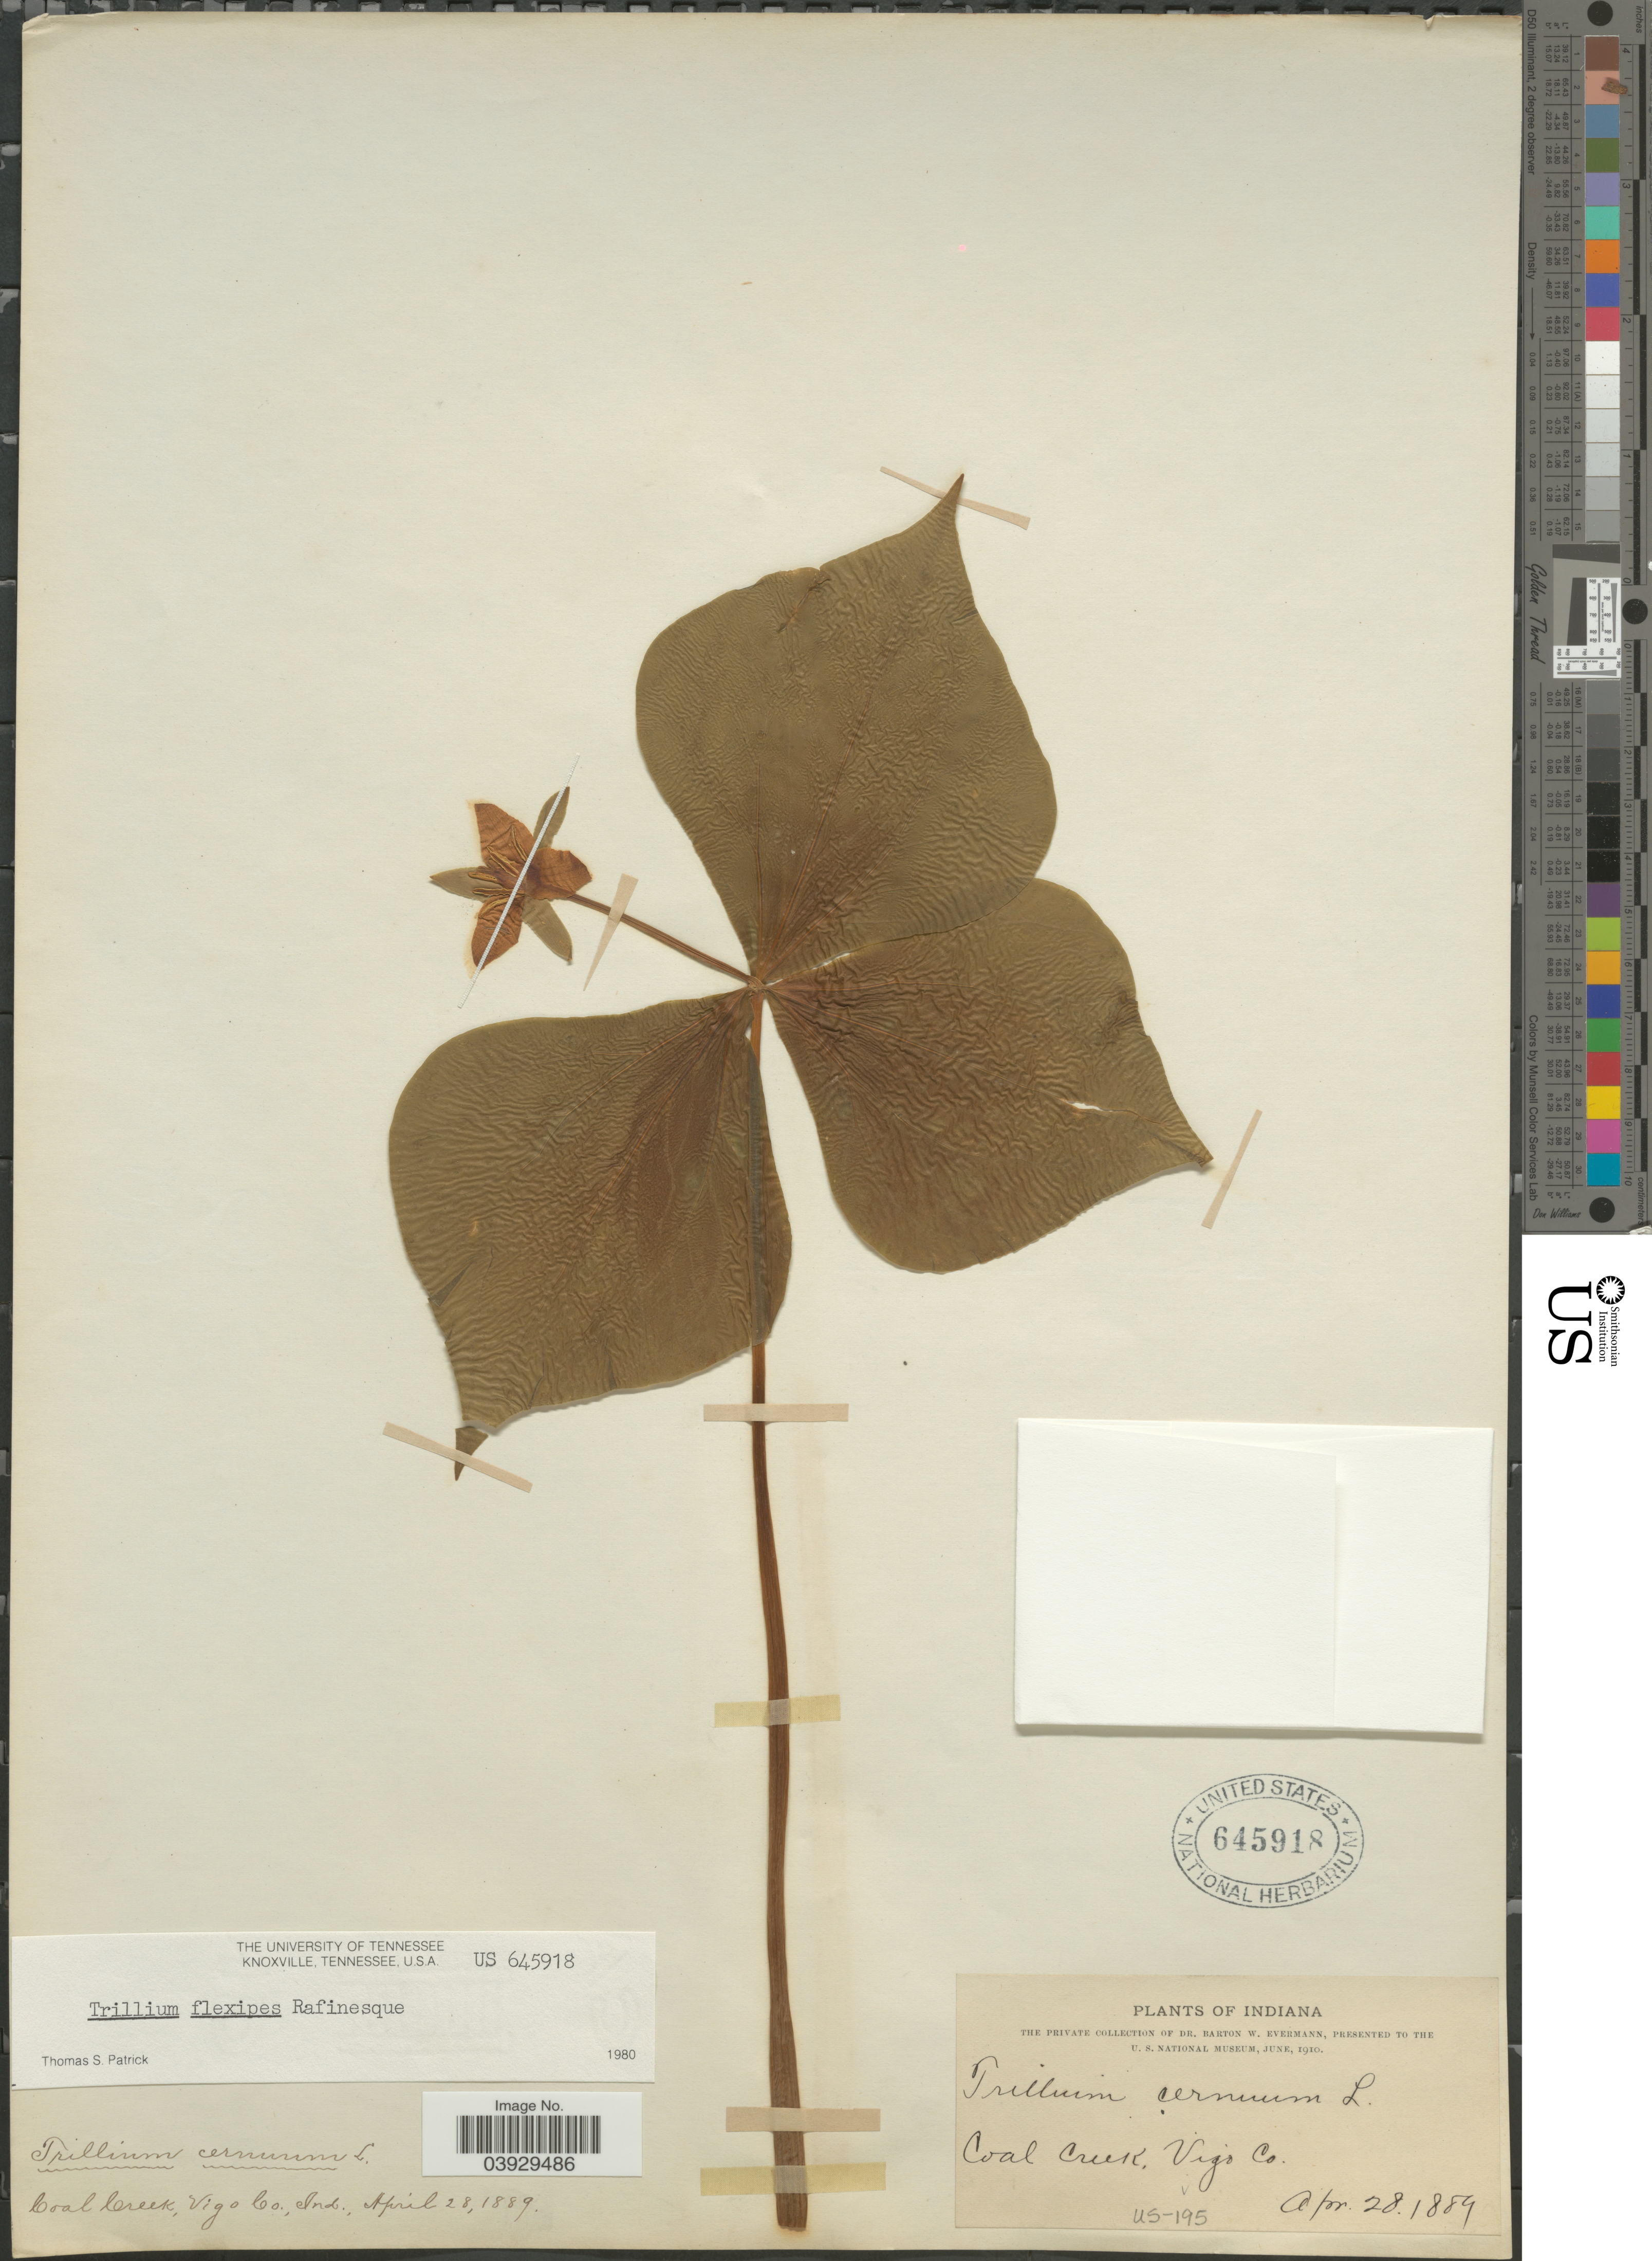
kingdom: Plantae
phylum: Tracheophyta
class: Liliopsida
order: Liliales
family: Melanthiaceae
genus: Trillium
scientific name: Trillium flexipes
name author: Raf.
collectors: B. W. Evermann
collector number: US-195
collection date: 1889-04-28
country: United States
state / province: Indiana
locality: Coal Creek, Vigo Co.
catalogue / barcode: US 645918